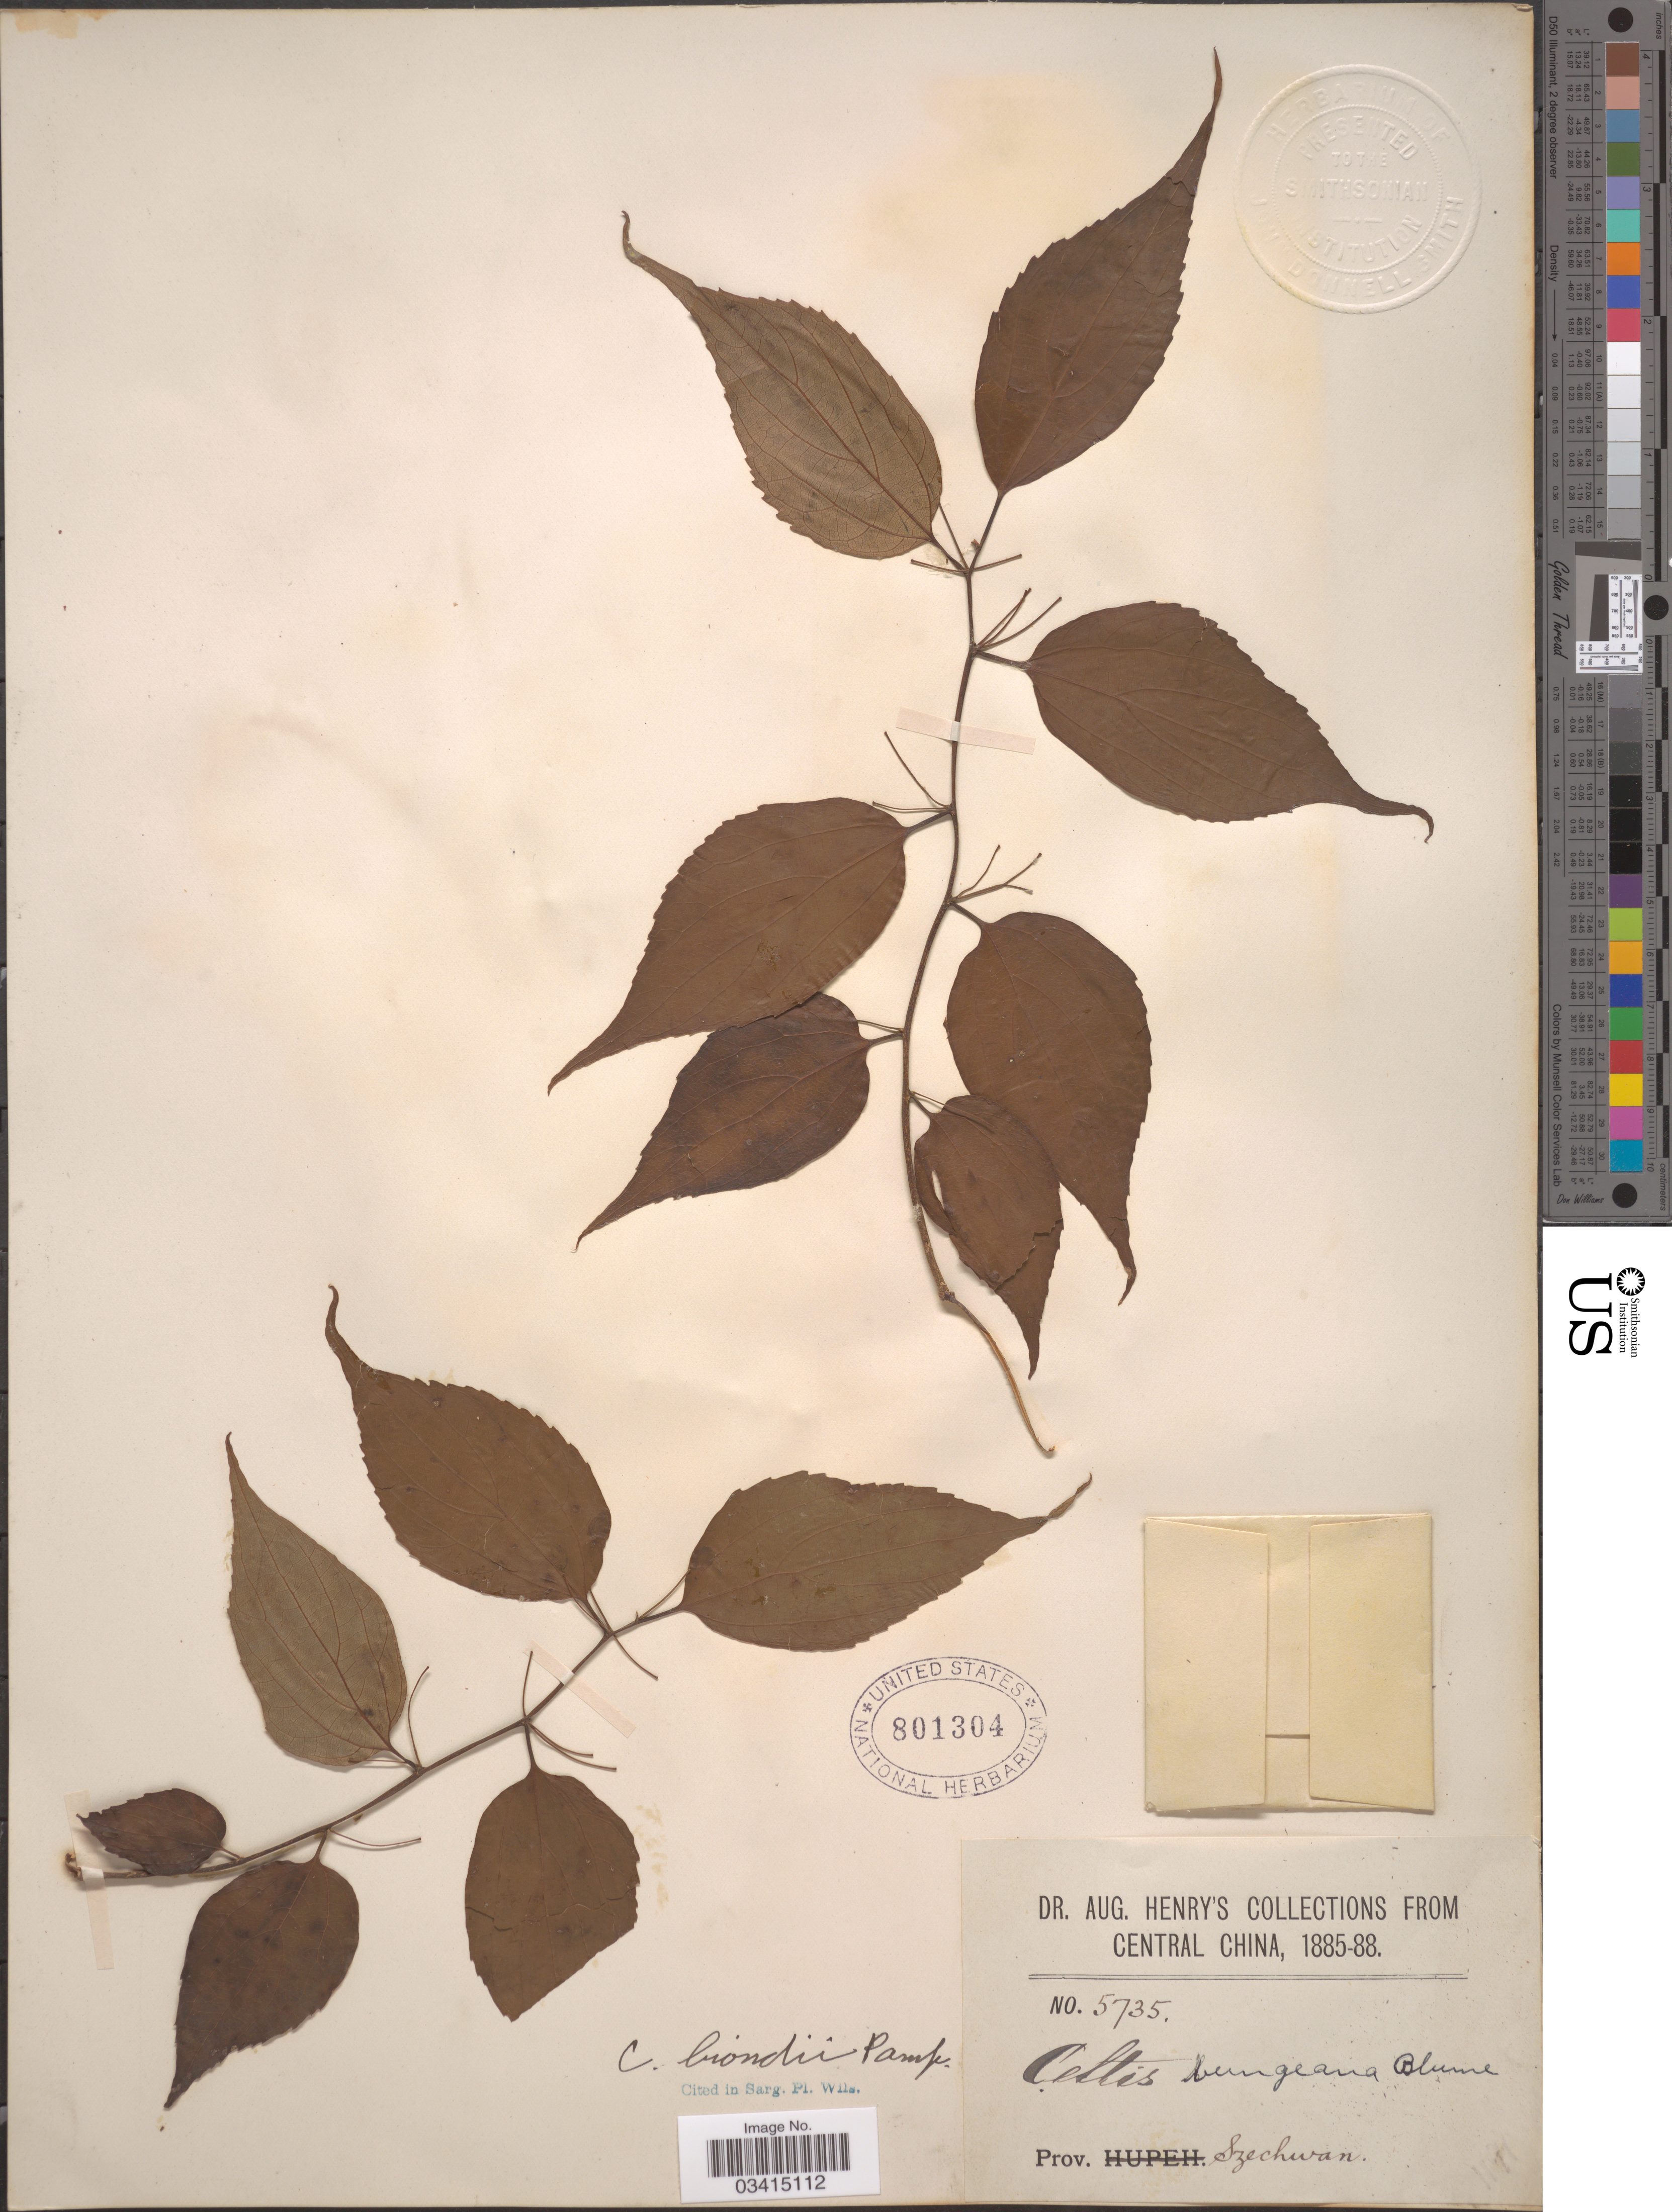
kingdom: Plantae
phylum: Tracheophyta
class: Magnoliopsida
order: Rosales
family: Cannabaceae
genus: Celtis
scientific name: Celtis biondii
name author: Pamp.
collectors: A. Henry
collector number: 5735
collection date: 1885/1888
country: China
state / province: Sichuan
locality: Central China. Prov. Szechwan.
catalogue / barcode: US 801304